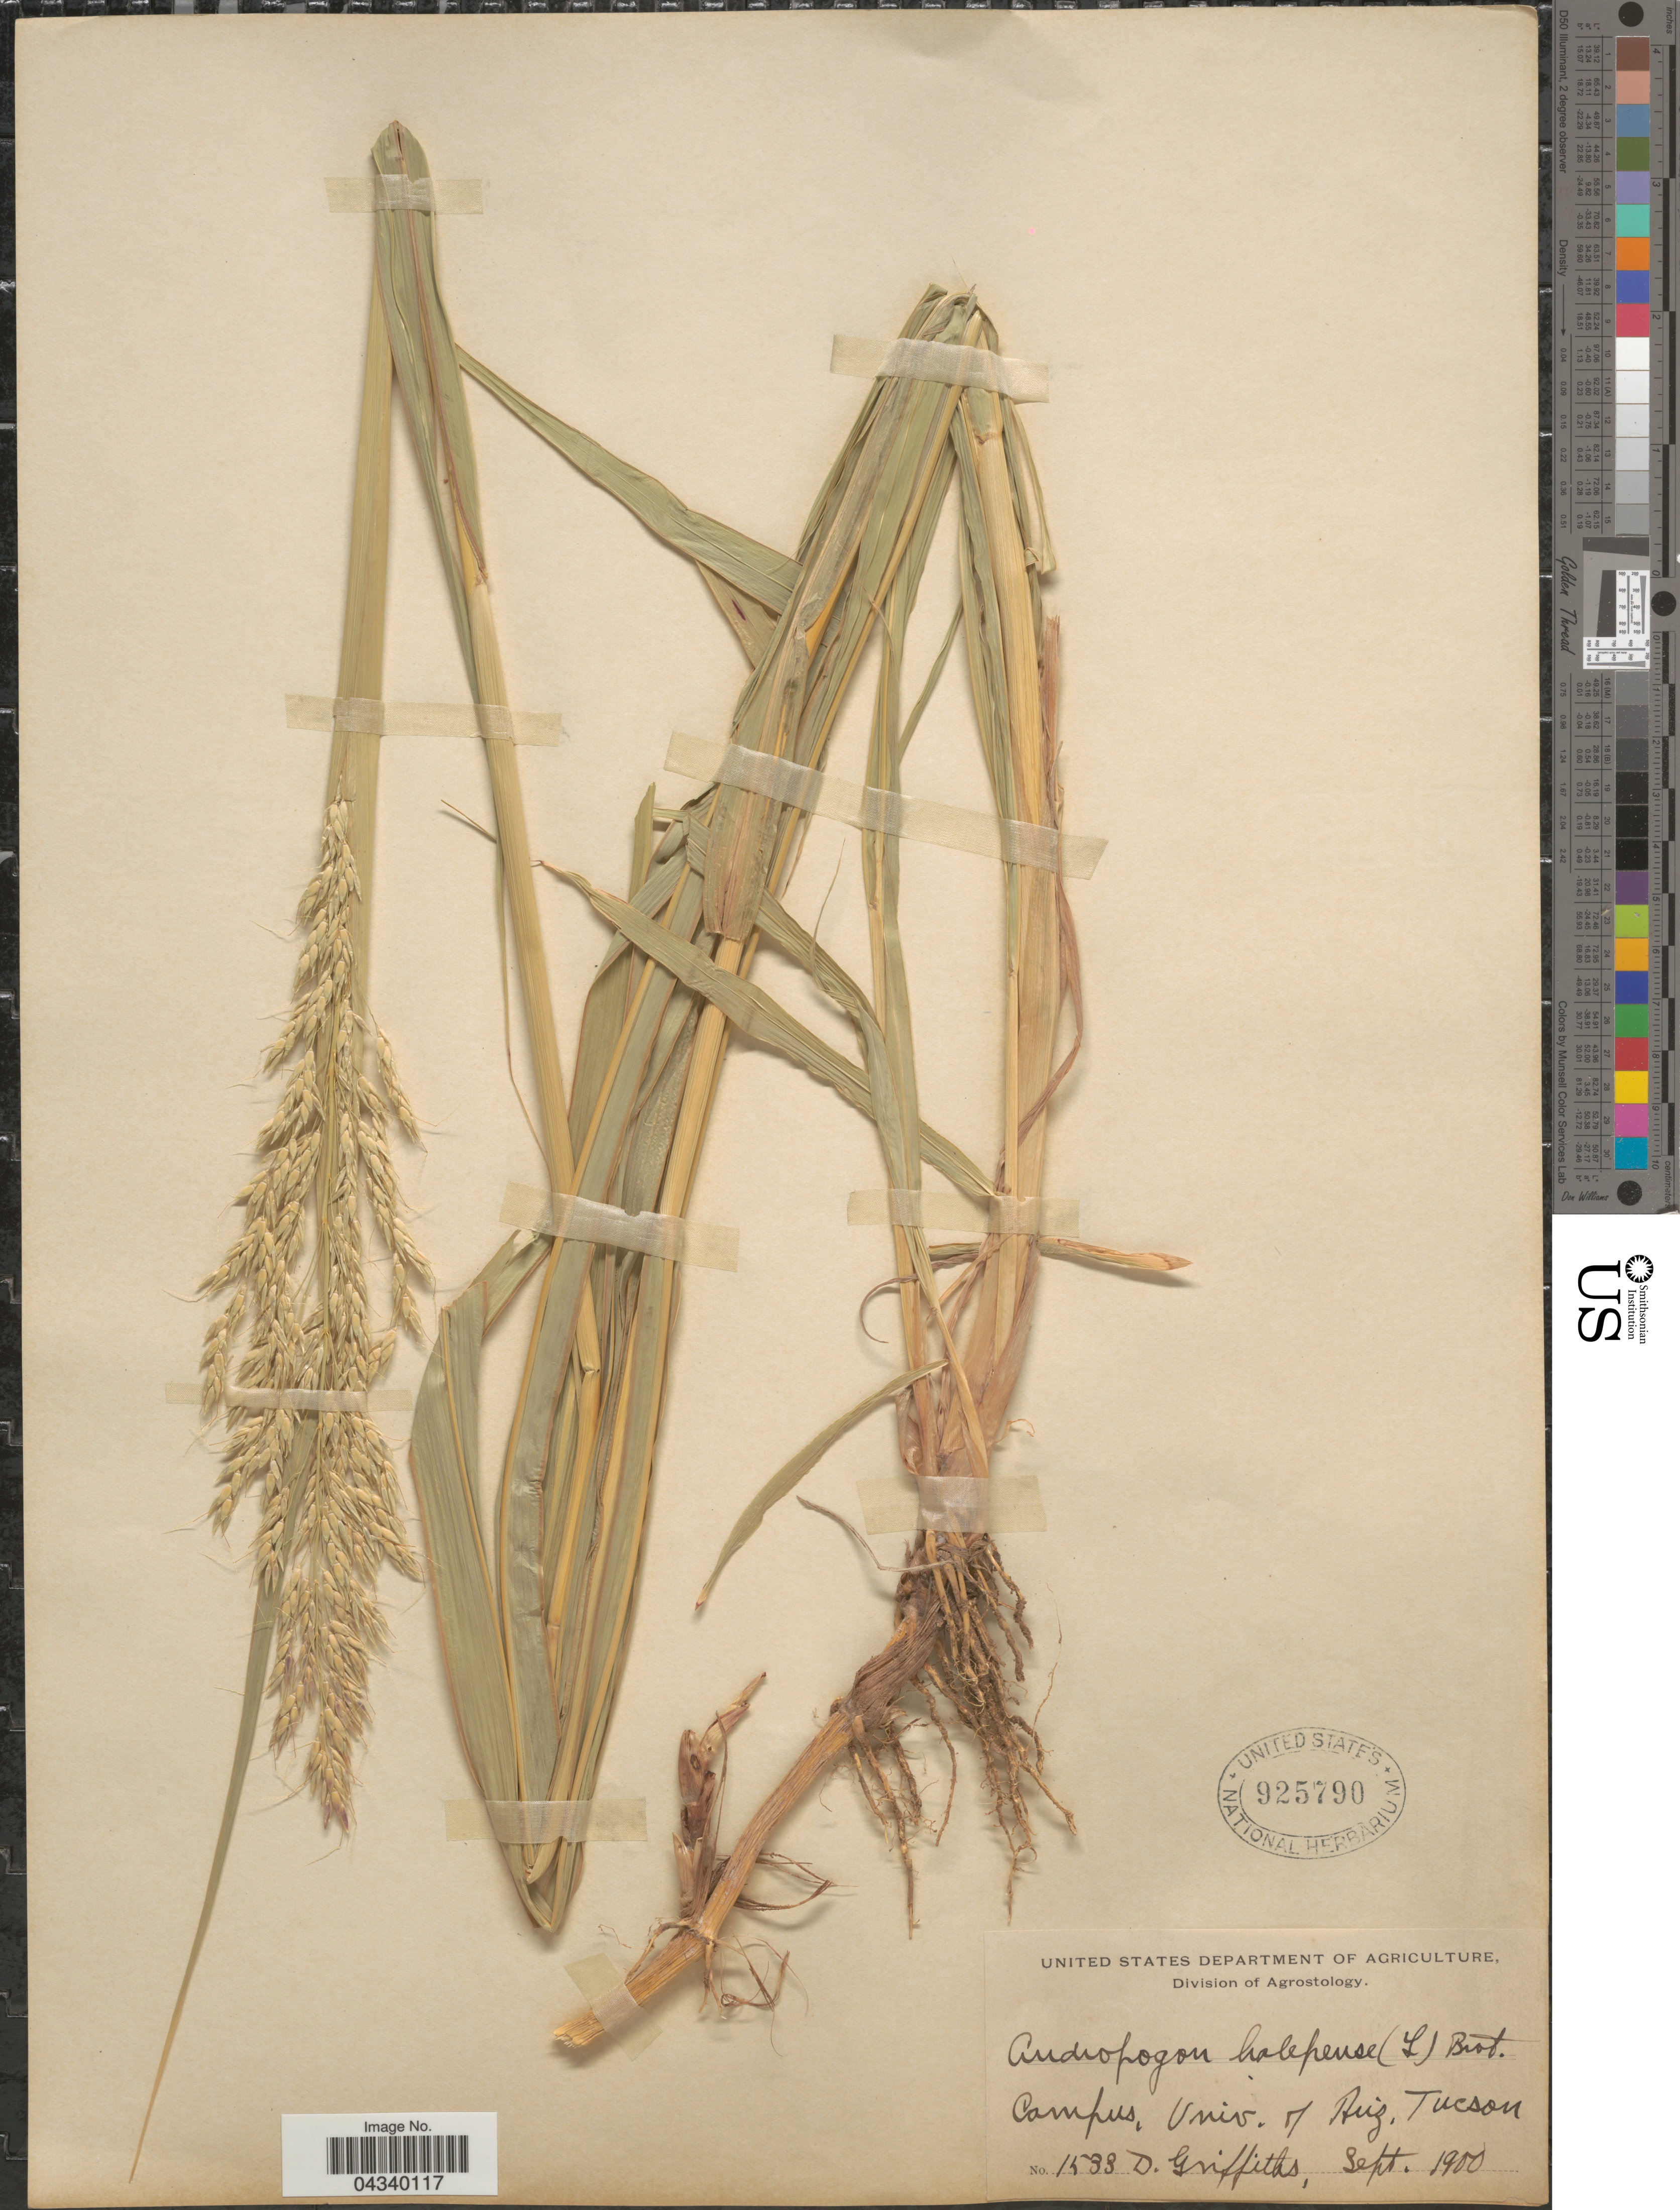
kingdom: Plantae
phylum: Tracheophyta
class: Liliopsida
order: Poales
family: Poaceae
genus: Sorghum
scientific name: Sorghum halepense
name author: (L.) Pers.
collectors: D. Griffiths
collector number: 1533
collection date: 1900-09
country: United States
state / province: Arizona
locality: Campus, Univ. of Ariz. Tucson.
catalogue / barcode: US 925790